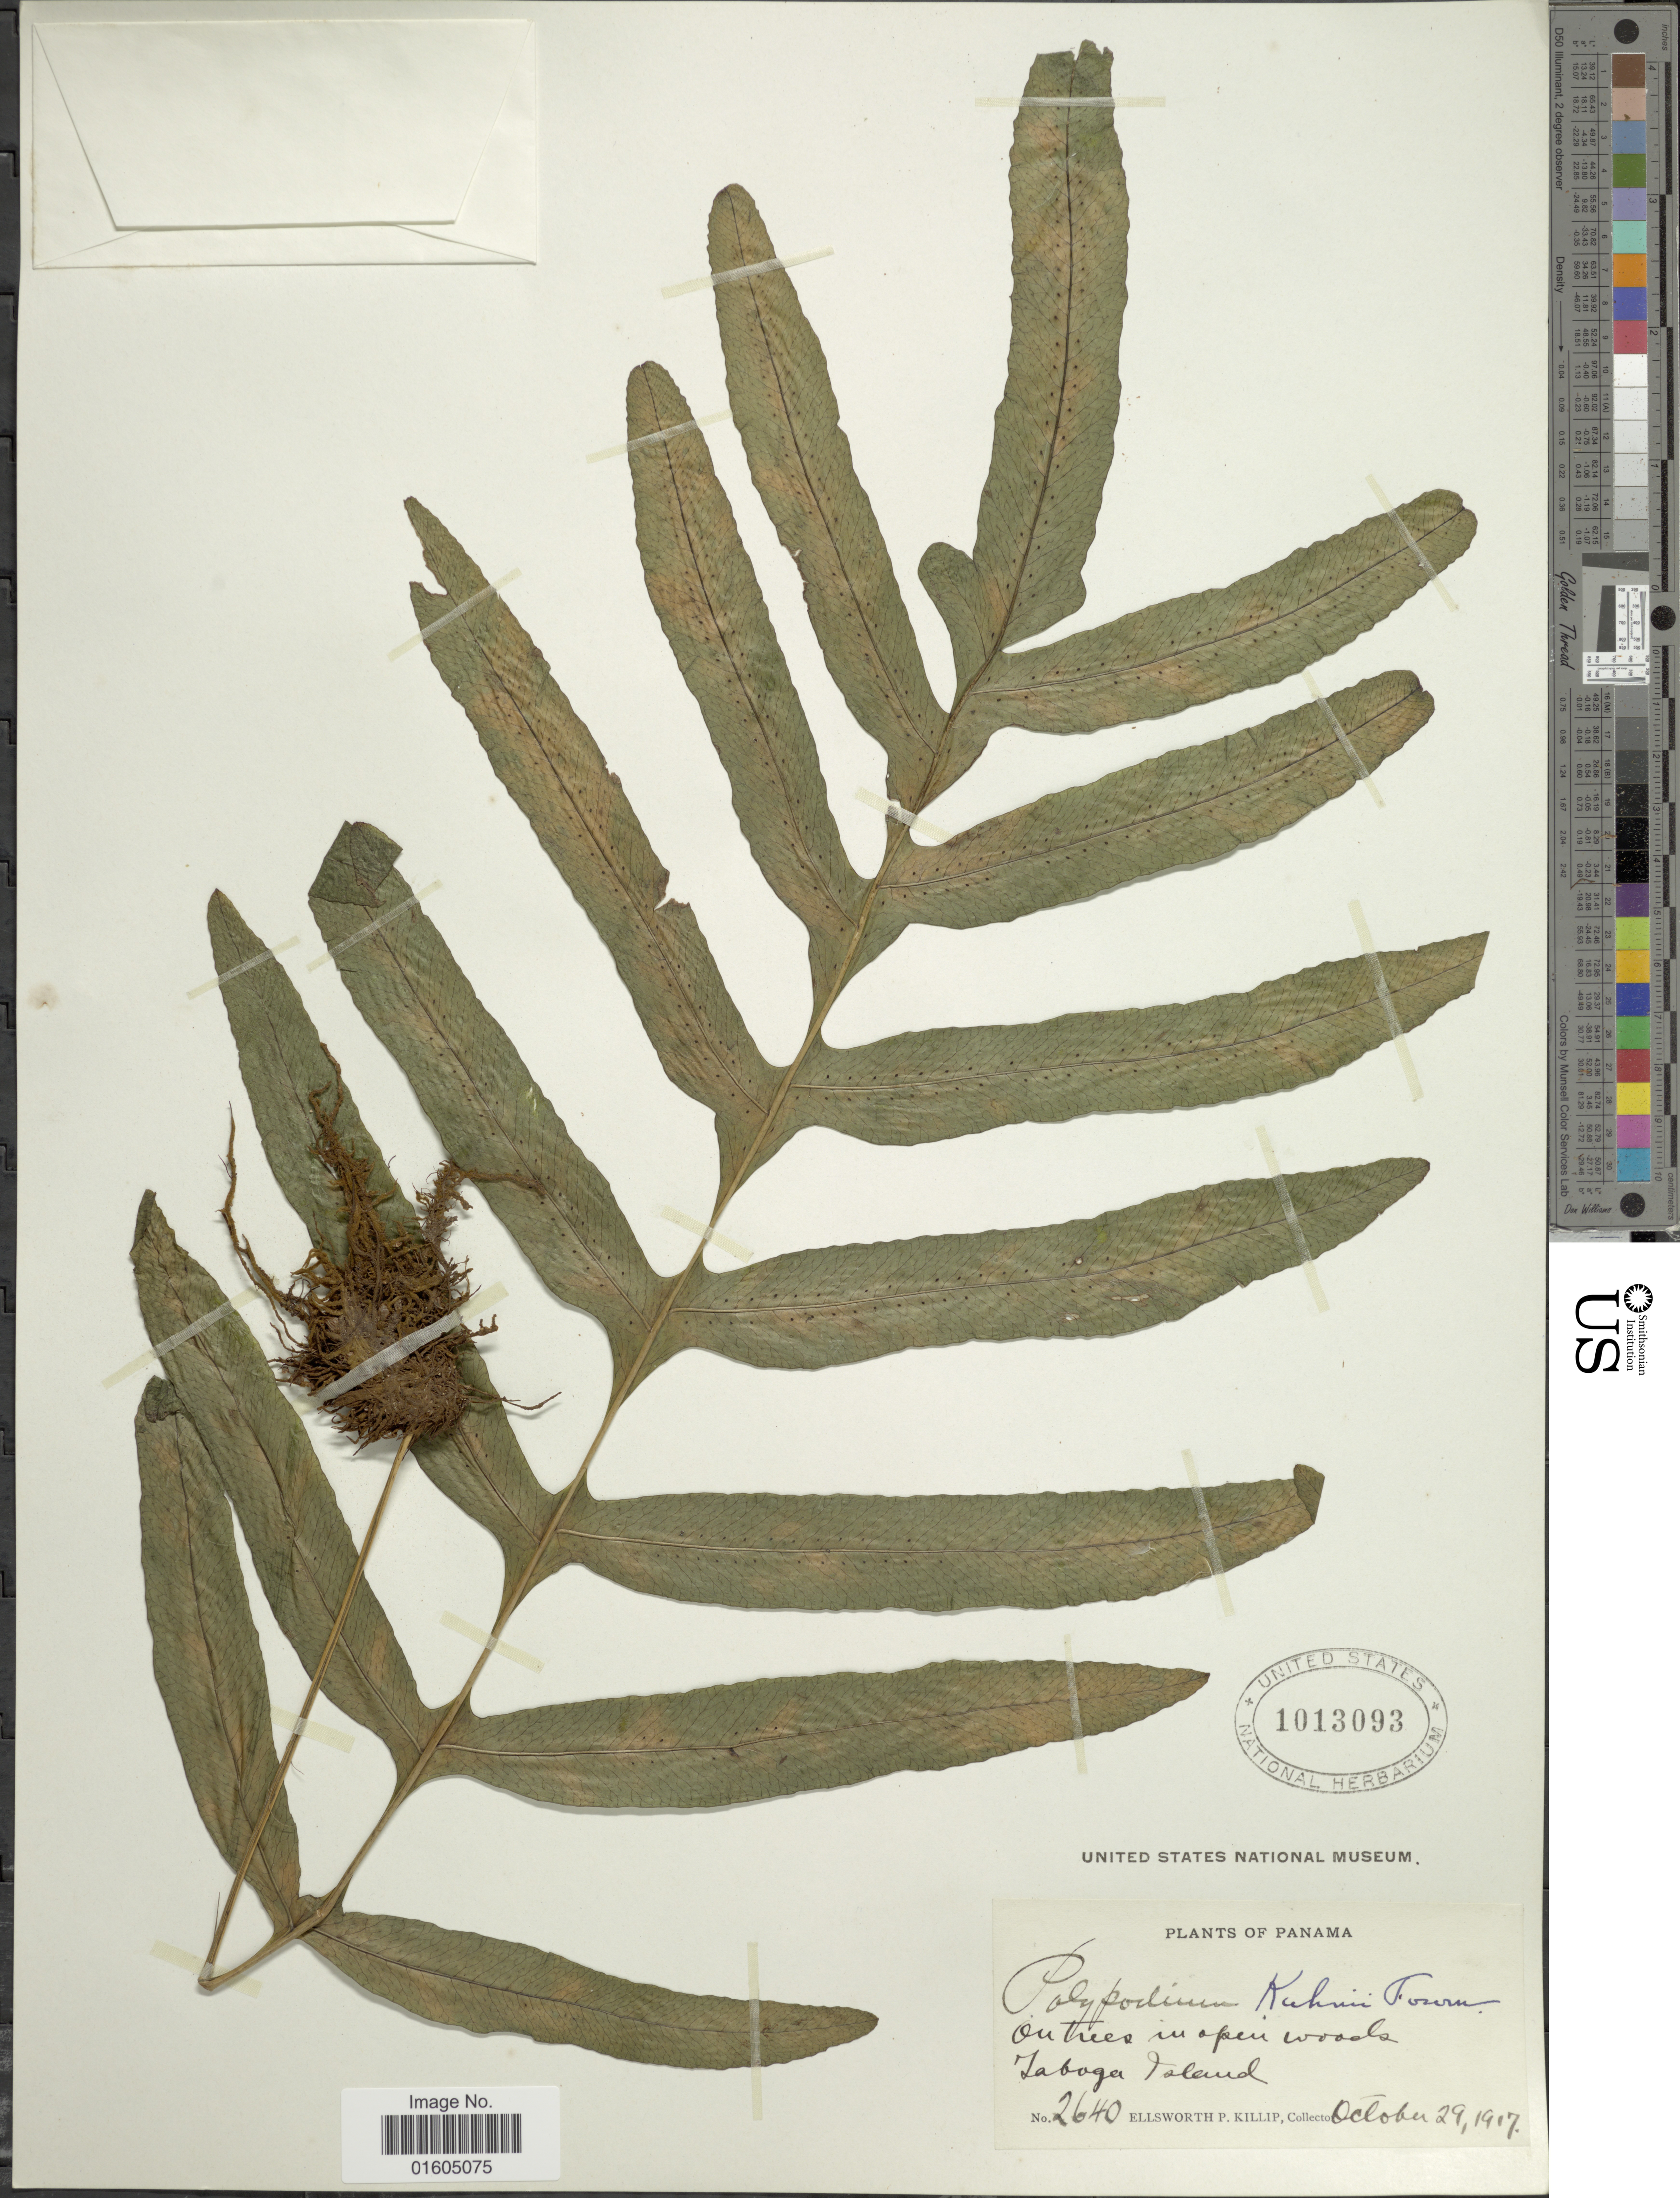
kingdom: Plantae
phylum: Tracheophyta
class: Polypodiopsida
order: Polypodiales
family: Polypodiaceae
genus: Serpocaulon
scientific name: Serpocaulon attenuatum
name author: (Humb. & Bonpl. ex Willd.) A.R. Sm.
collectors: E. P. Killip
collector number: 2640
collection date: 1917-10-29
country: Panama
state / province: Panamá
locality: Panama. On trees in open woods. Taboga Island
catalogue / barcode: US 1013093